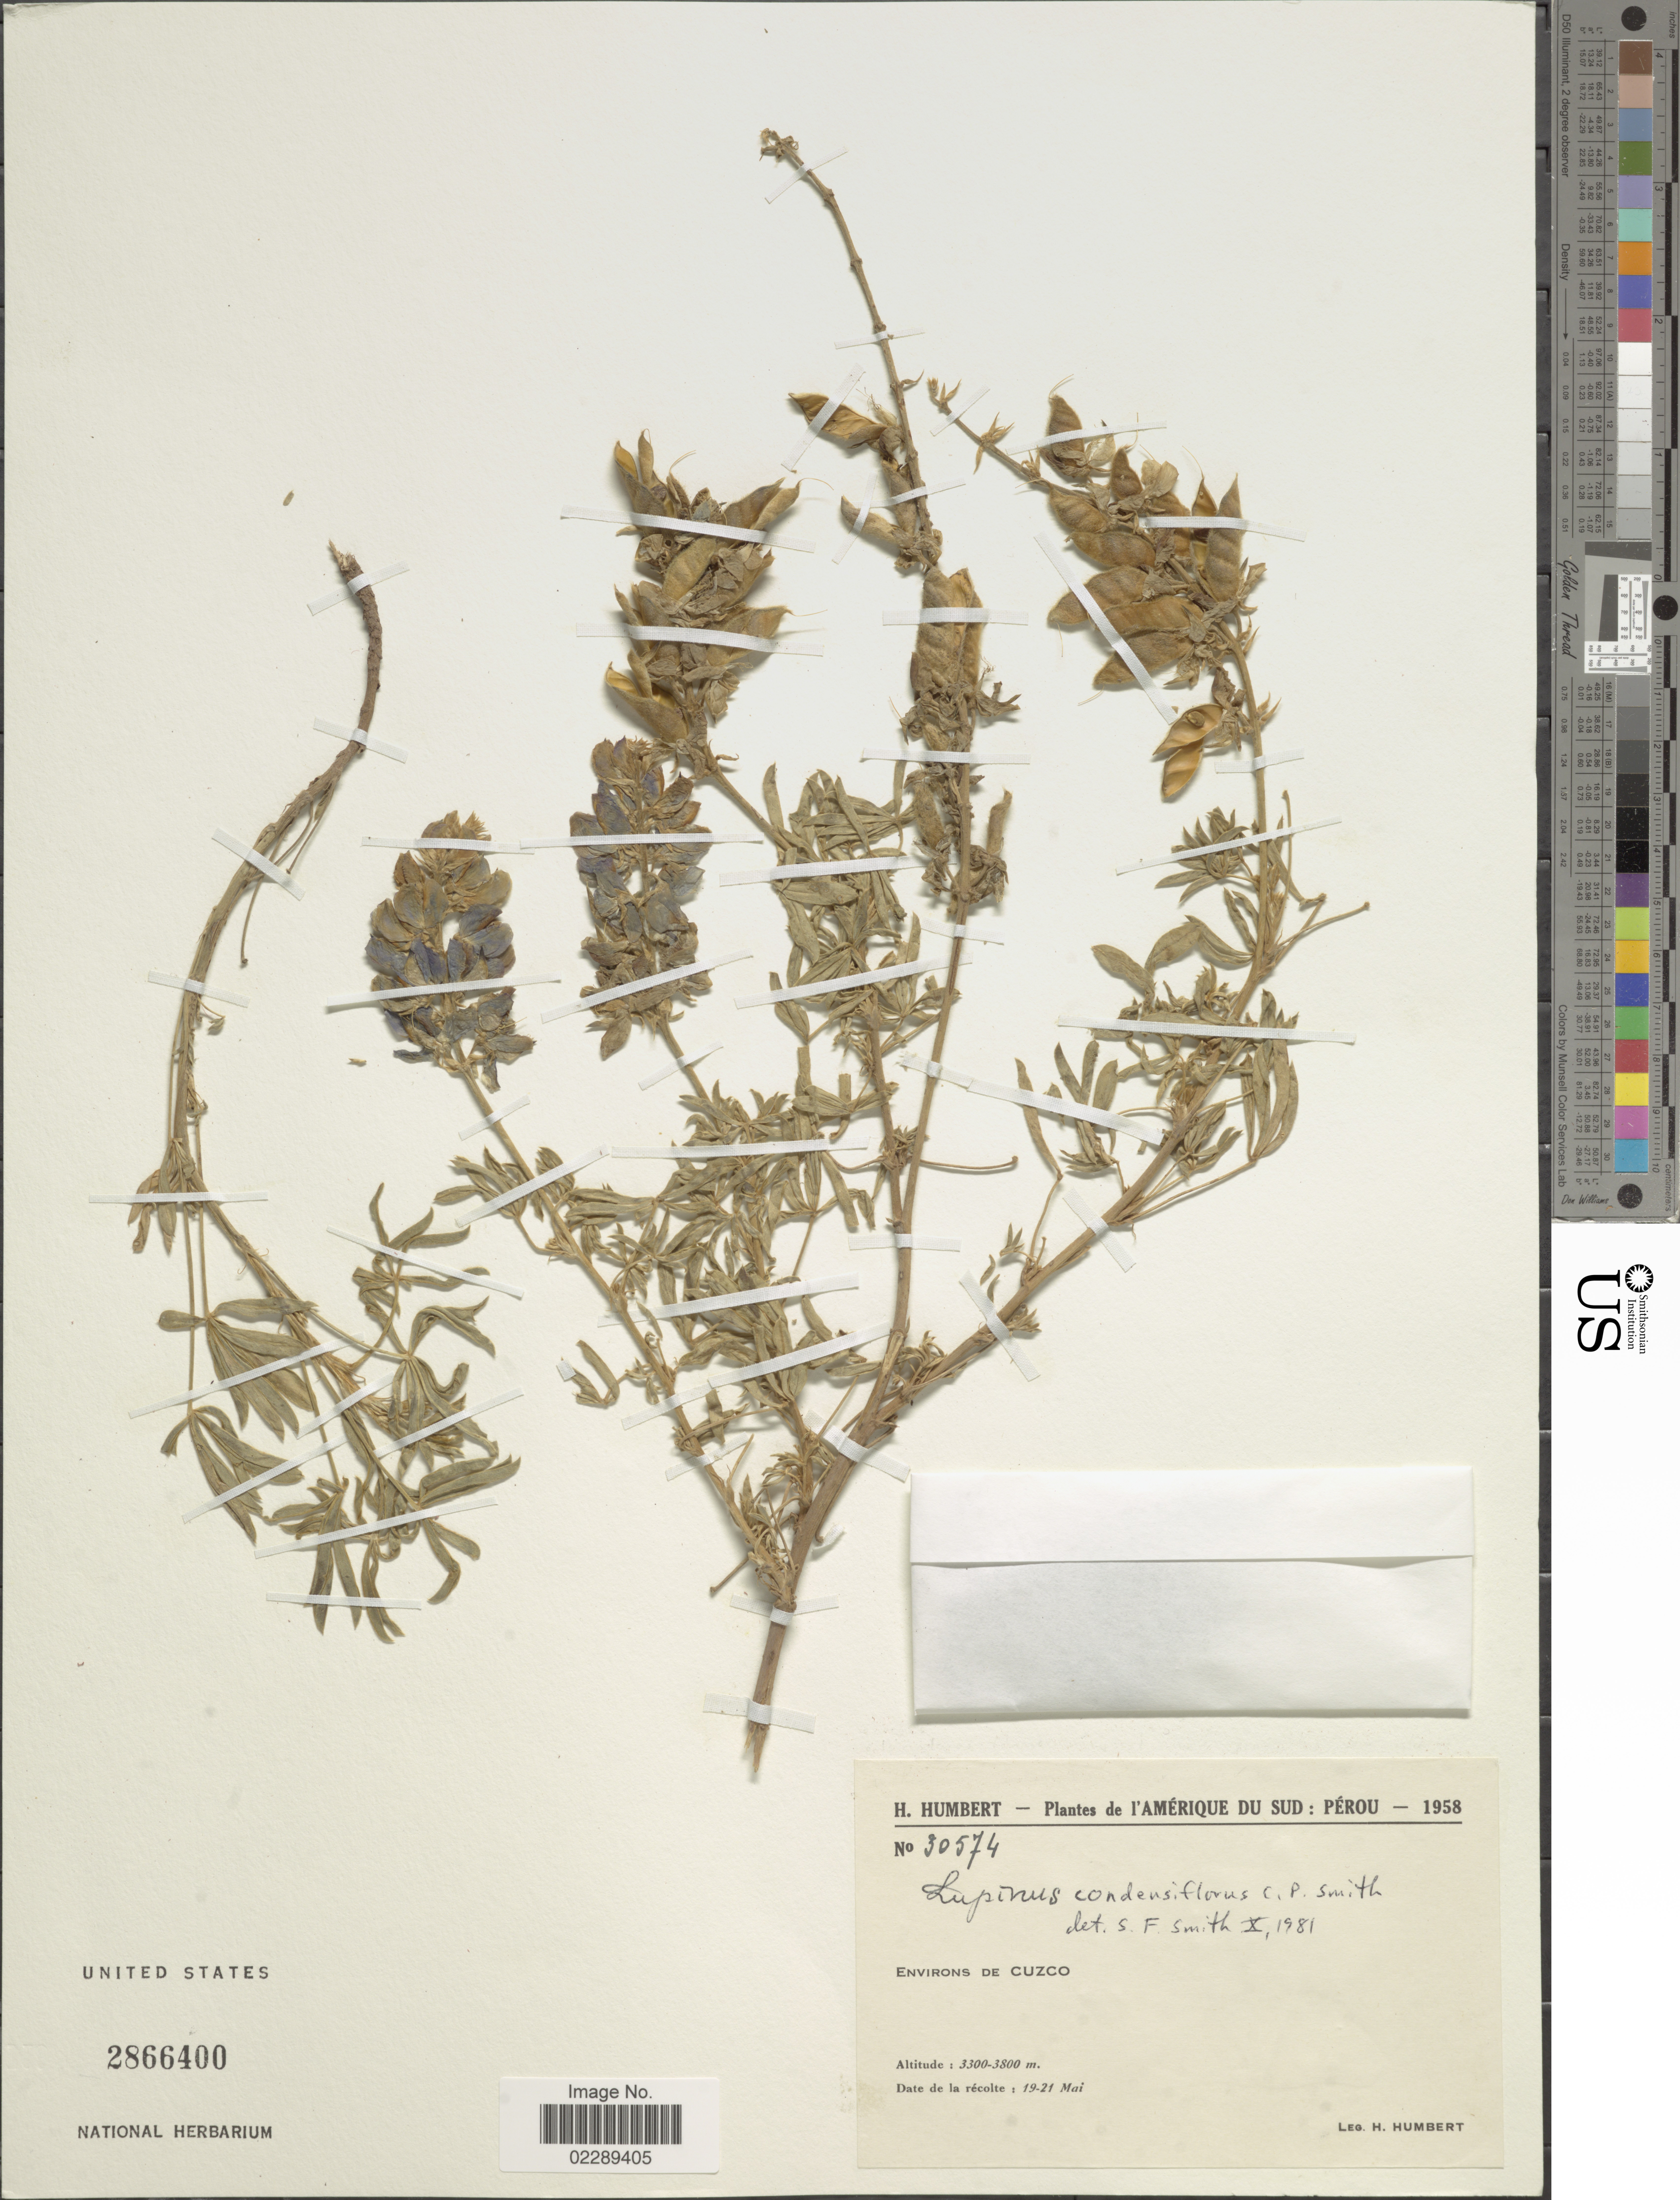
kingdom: Plantae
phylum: Tracheophyta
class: Magnoliopsida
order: Fabales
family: Fabaceae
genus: Lupinus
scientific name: Lupinus condensiflorus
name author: C.P. Sm.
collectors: H. Humbert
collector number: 30574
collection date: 1958-05-19/1958-05-21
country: Peru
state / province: Cusco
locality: Environs de Cuzco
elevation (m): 3300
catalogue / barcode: US 2866400